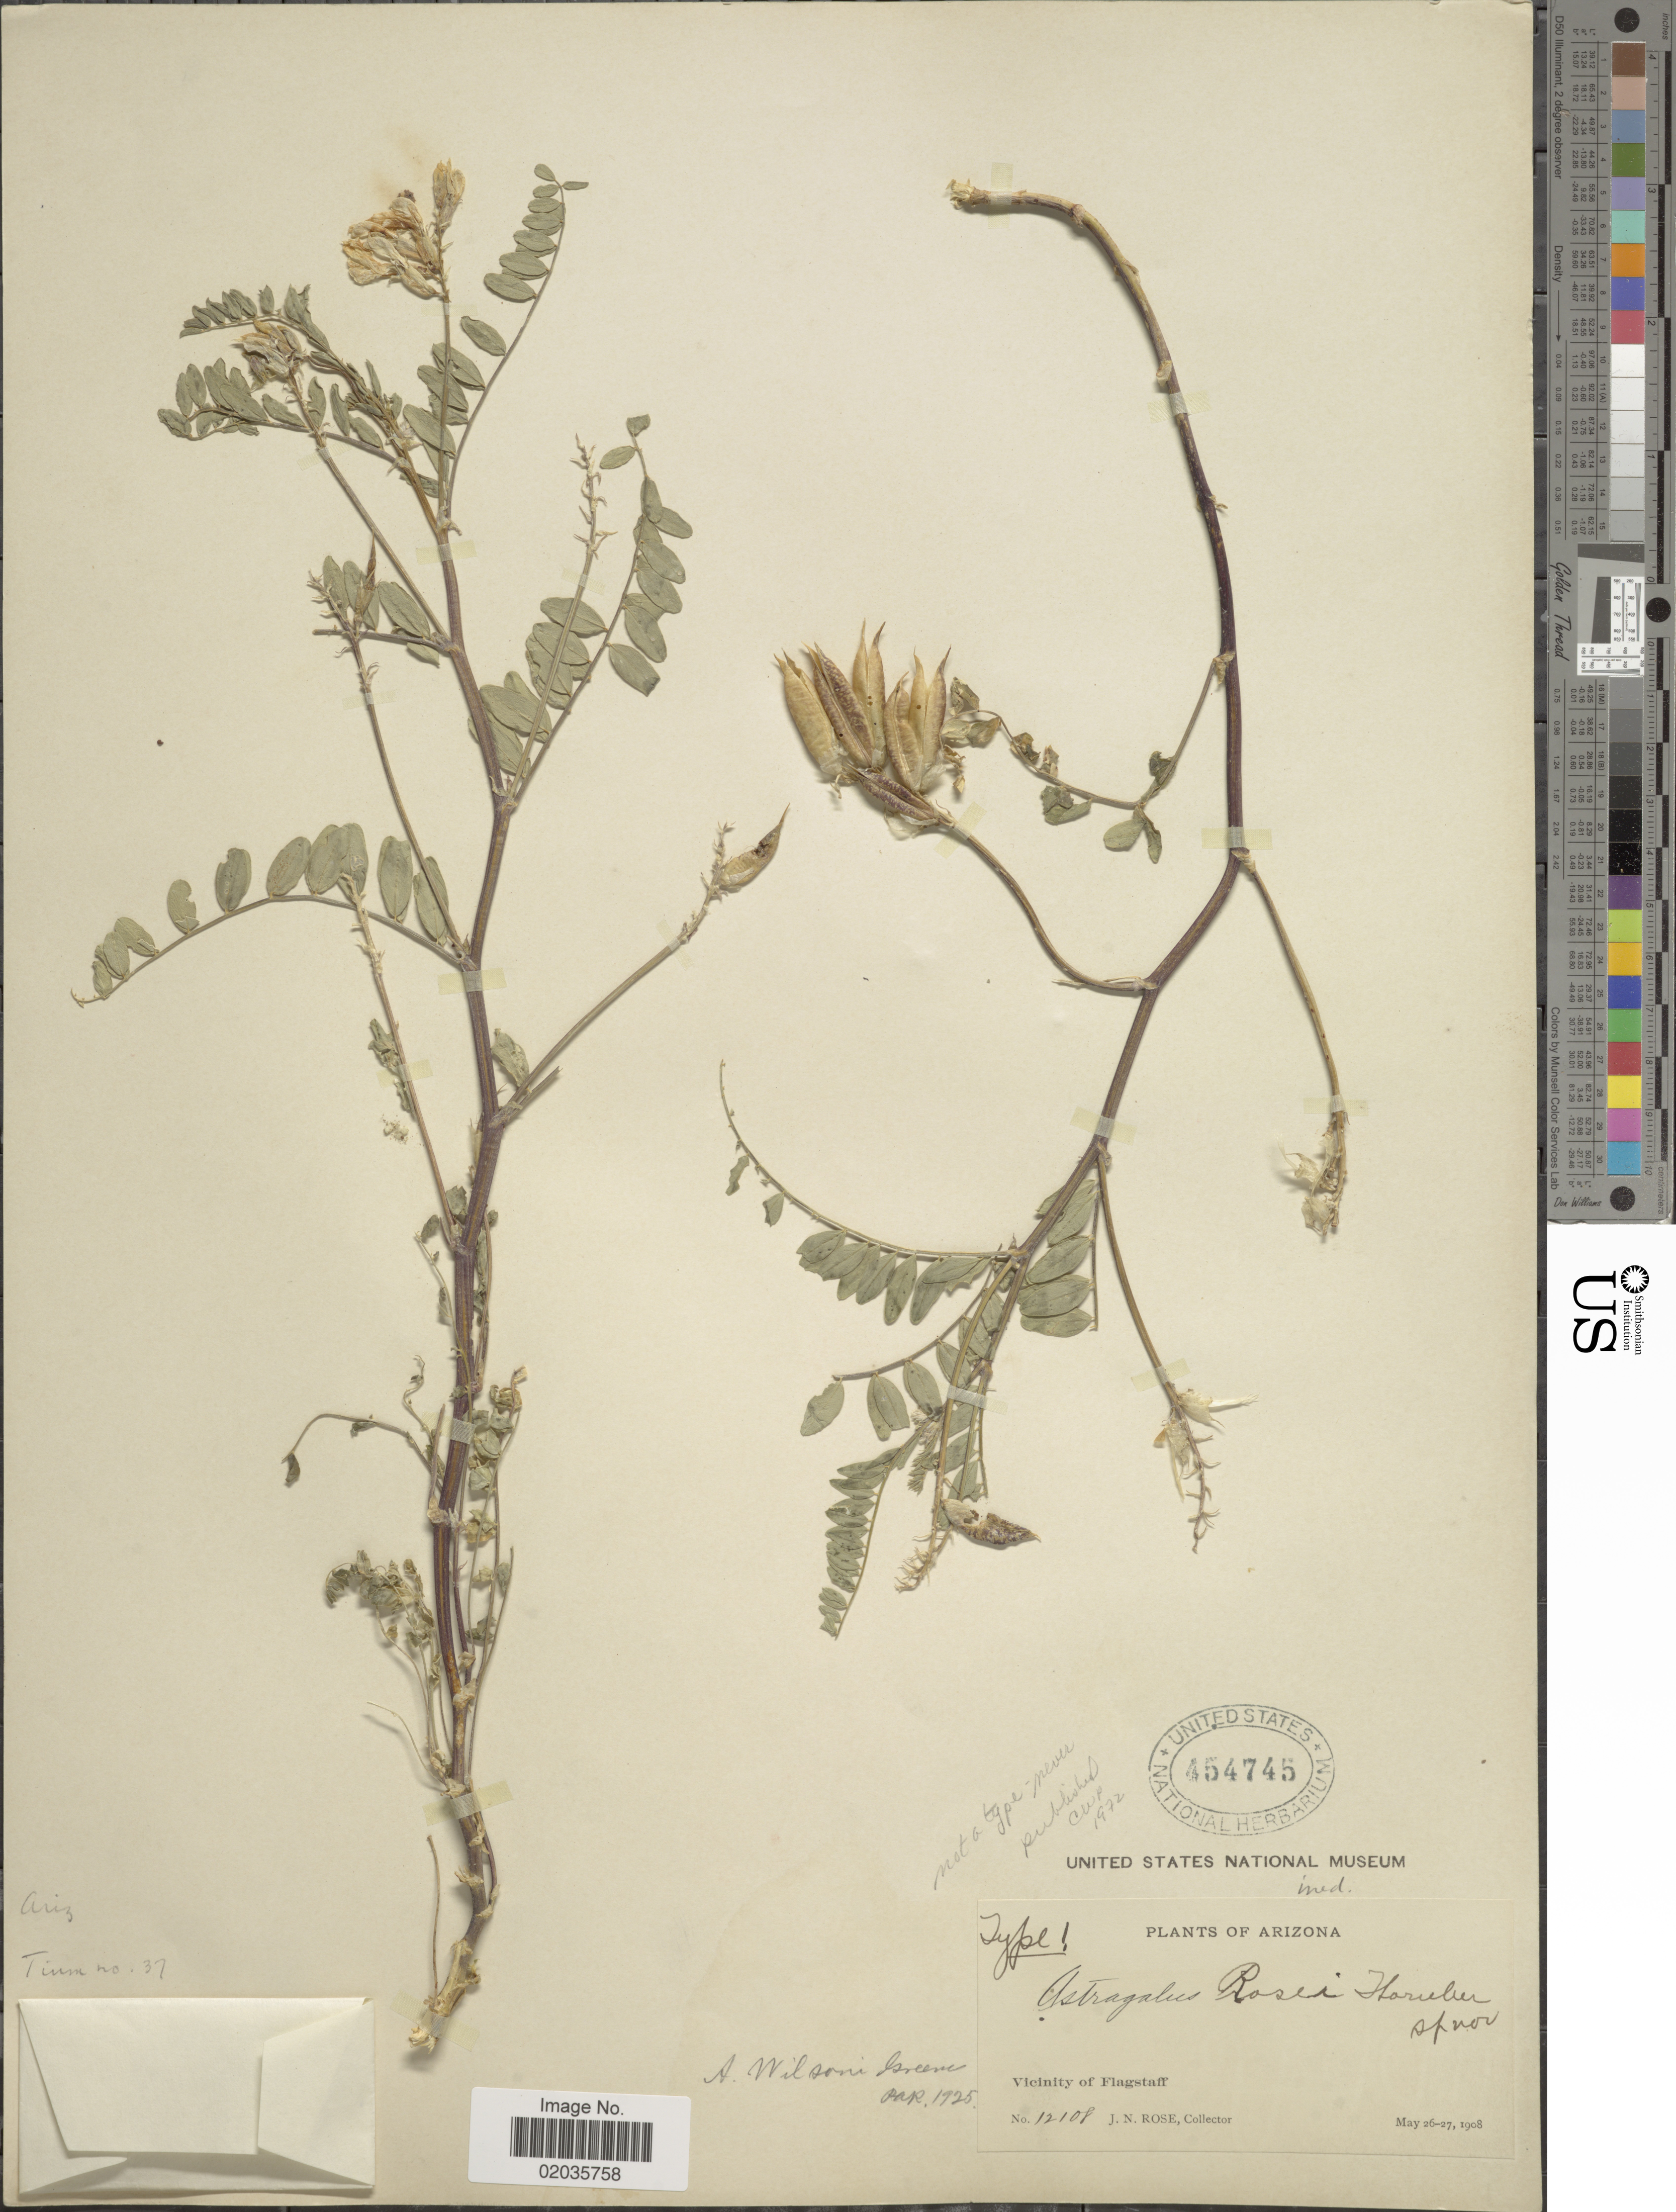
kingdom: Plantae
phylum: Tracheophyta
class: Magnoliopsida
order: Fabales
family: Fabaceae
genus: Astragalus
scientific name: Astragalus wilsonii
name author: Greene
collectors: J. N. Rose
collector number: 12108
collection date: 1908-05-26/1908-05-27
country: United States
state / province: Arizona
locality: Vicinity of Falgtaff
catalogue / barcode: US 454745